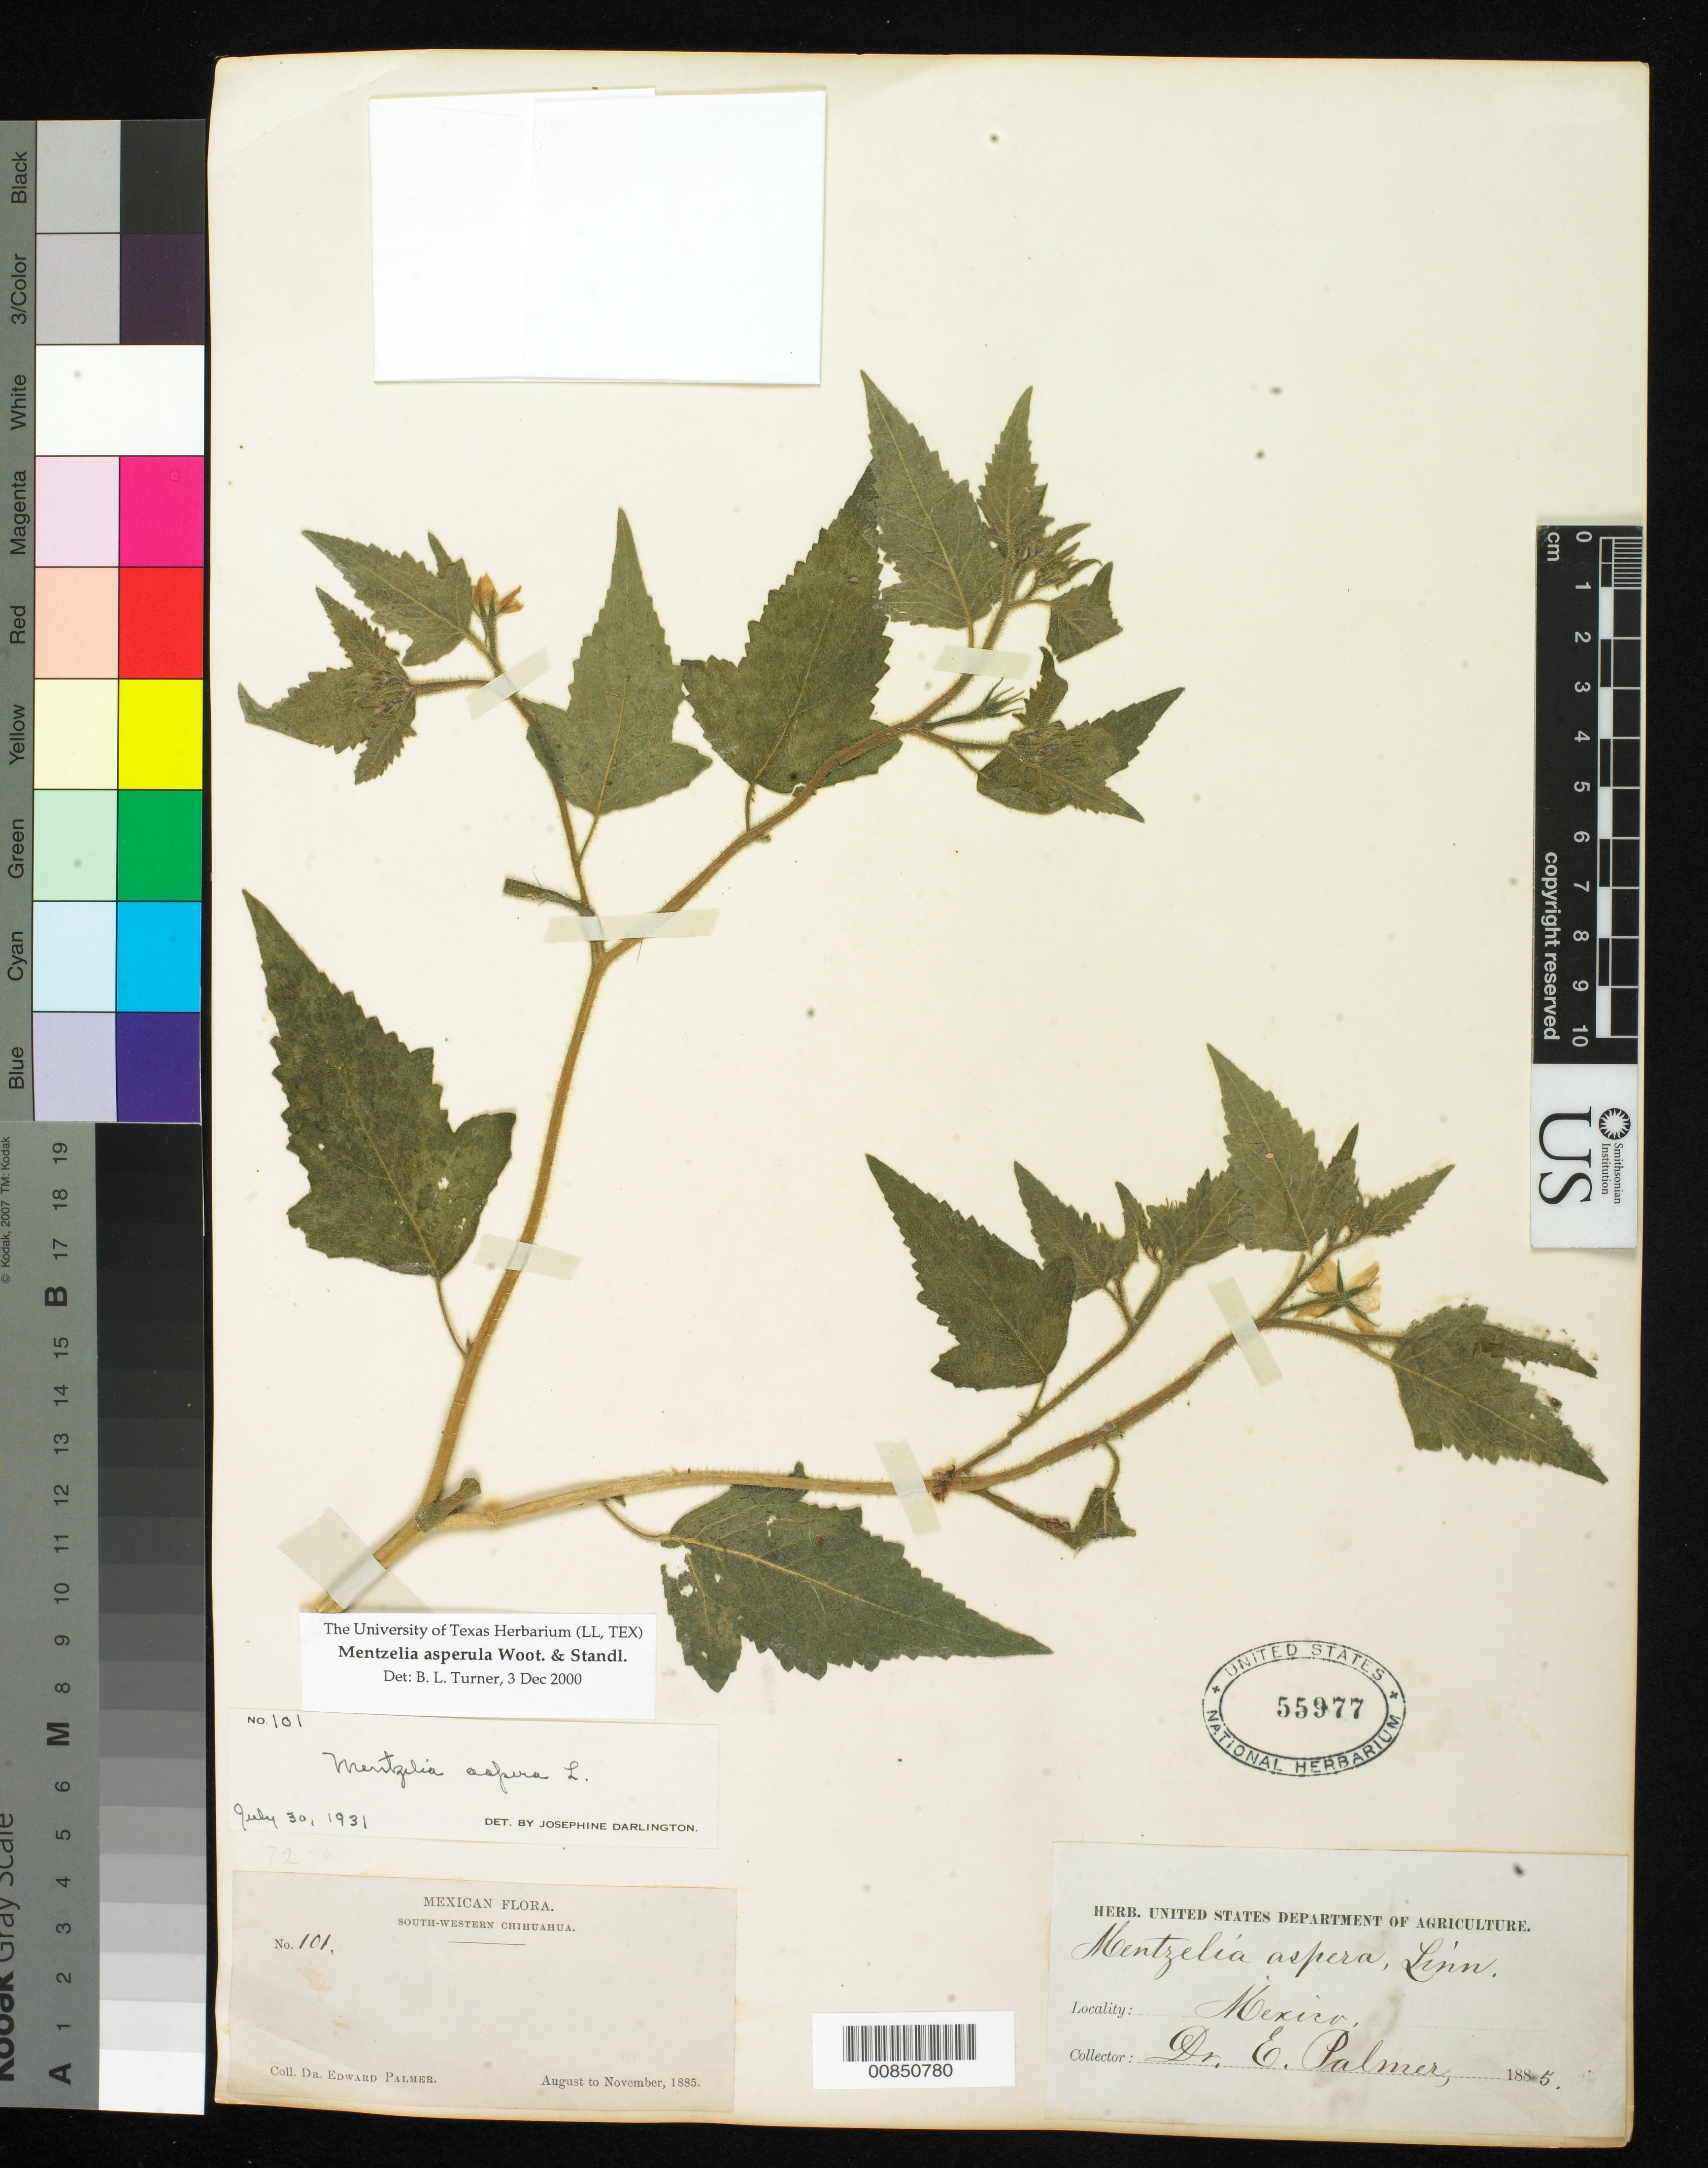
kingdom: Plantae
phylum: Tracheophyta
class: Magnoliopsida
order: Cornales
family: Loasaceae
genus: Mentzelia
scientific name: Mentzelia asperula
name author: Wooton & Standl.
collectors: E. Palmer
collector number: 101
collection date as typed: Aug 1885 to -- Nov 1885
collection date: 1885-08/1885-11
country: Mexico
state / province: Chihuahua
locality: South-Western Chihuahua.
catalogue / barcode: US 55977